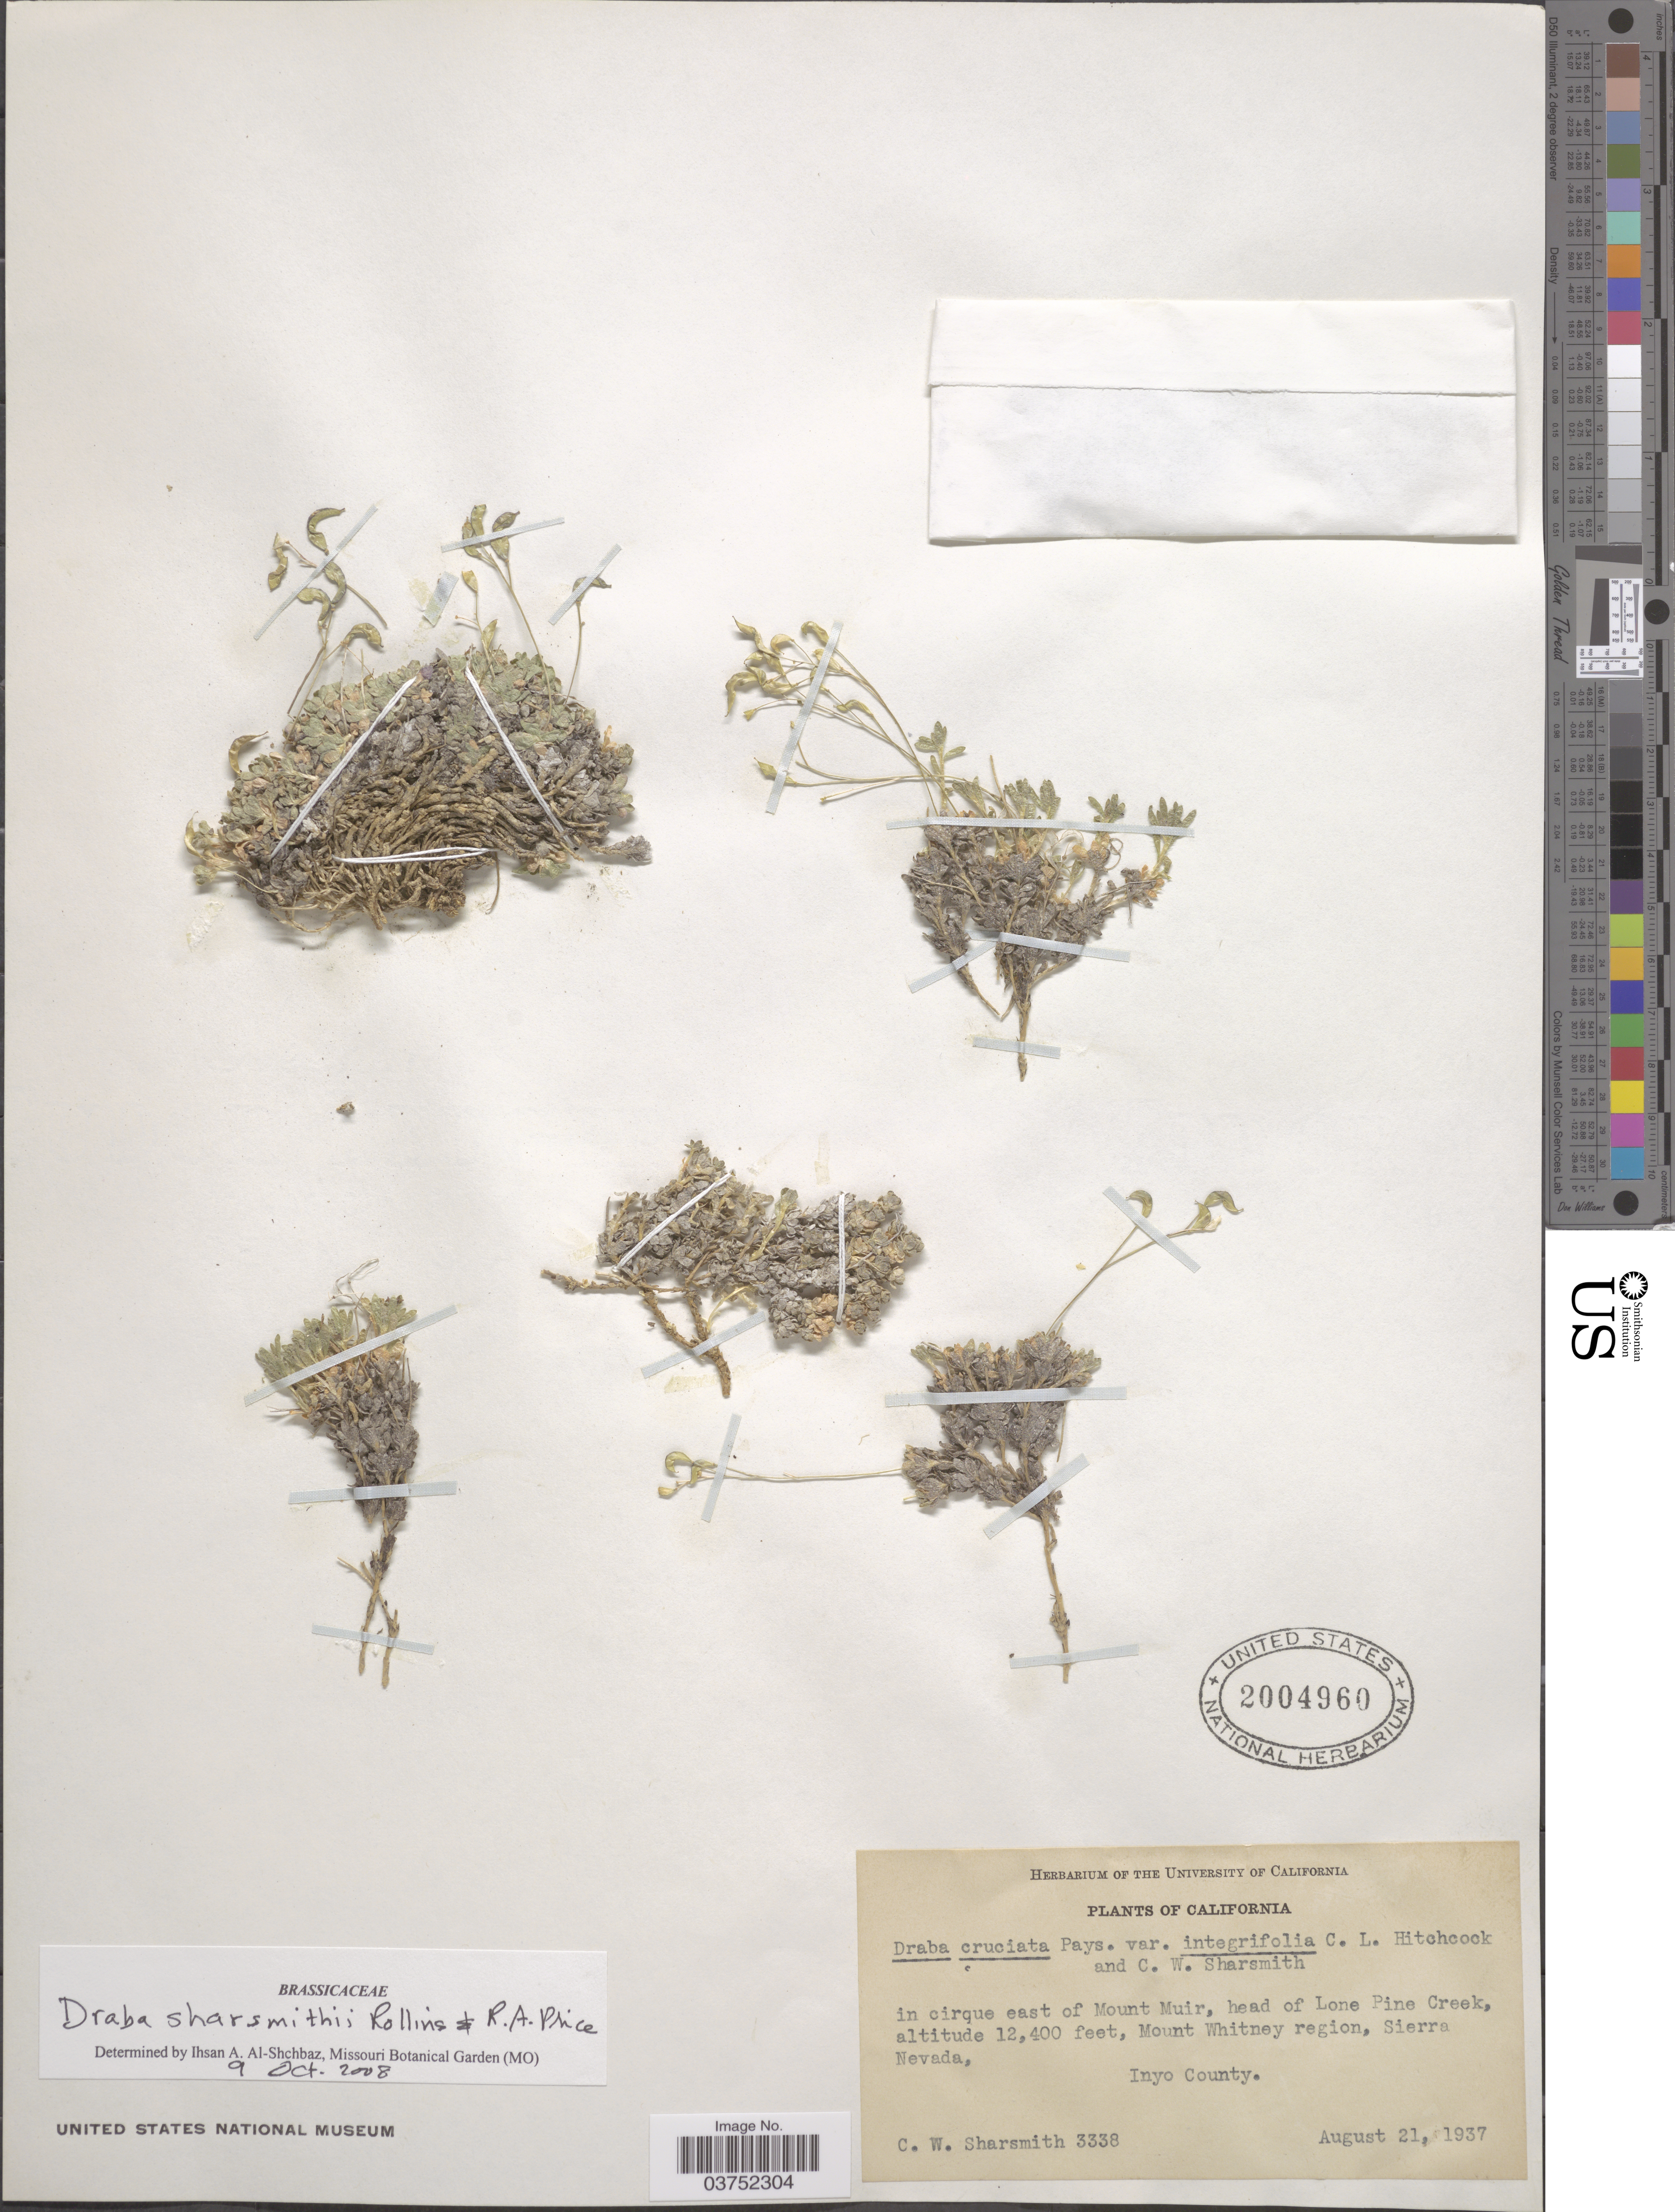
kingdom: Plantae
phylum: Tracheophyta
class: Magnoliopsida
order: Brassicales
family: Brassicaceae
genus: Draba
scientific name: Draba sharsmithii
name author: Rollins & R.A. Price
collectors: C. Sharsmith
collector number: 3338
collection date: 1937-08-21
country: United States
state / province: California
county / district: Inyo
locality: In cirque east of Mount Muir, head of Lone Pine Creek, Mount Whitney region, Sierra Nevada. Inyo County.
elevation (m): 3780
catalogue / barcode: US 2004960